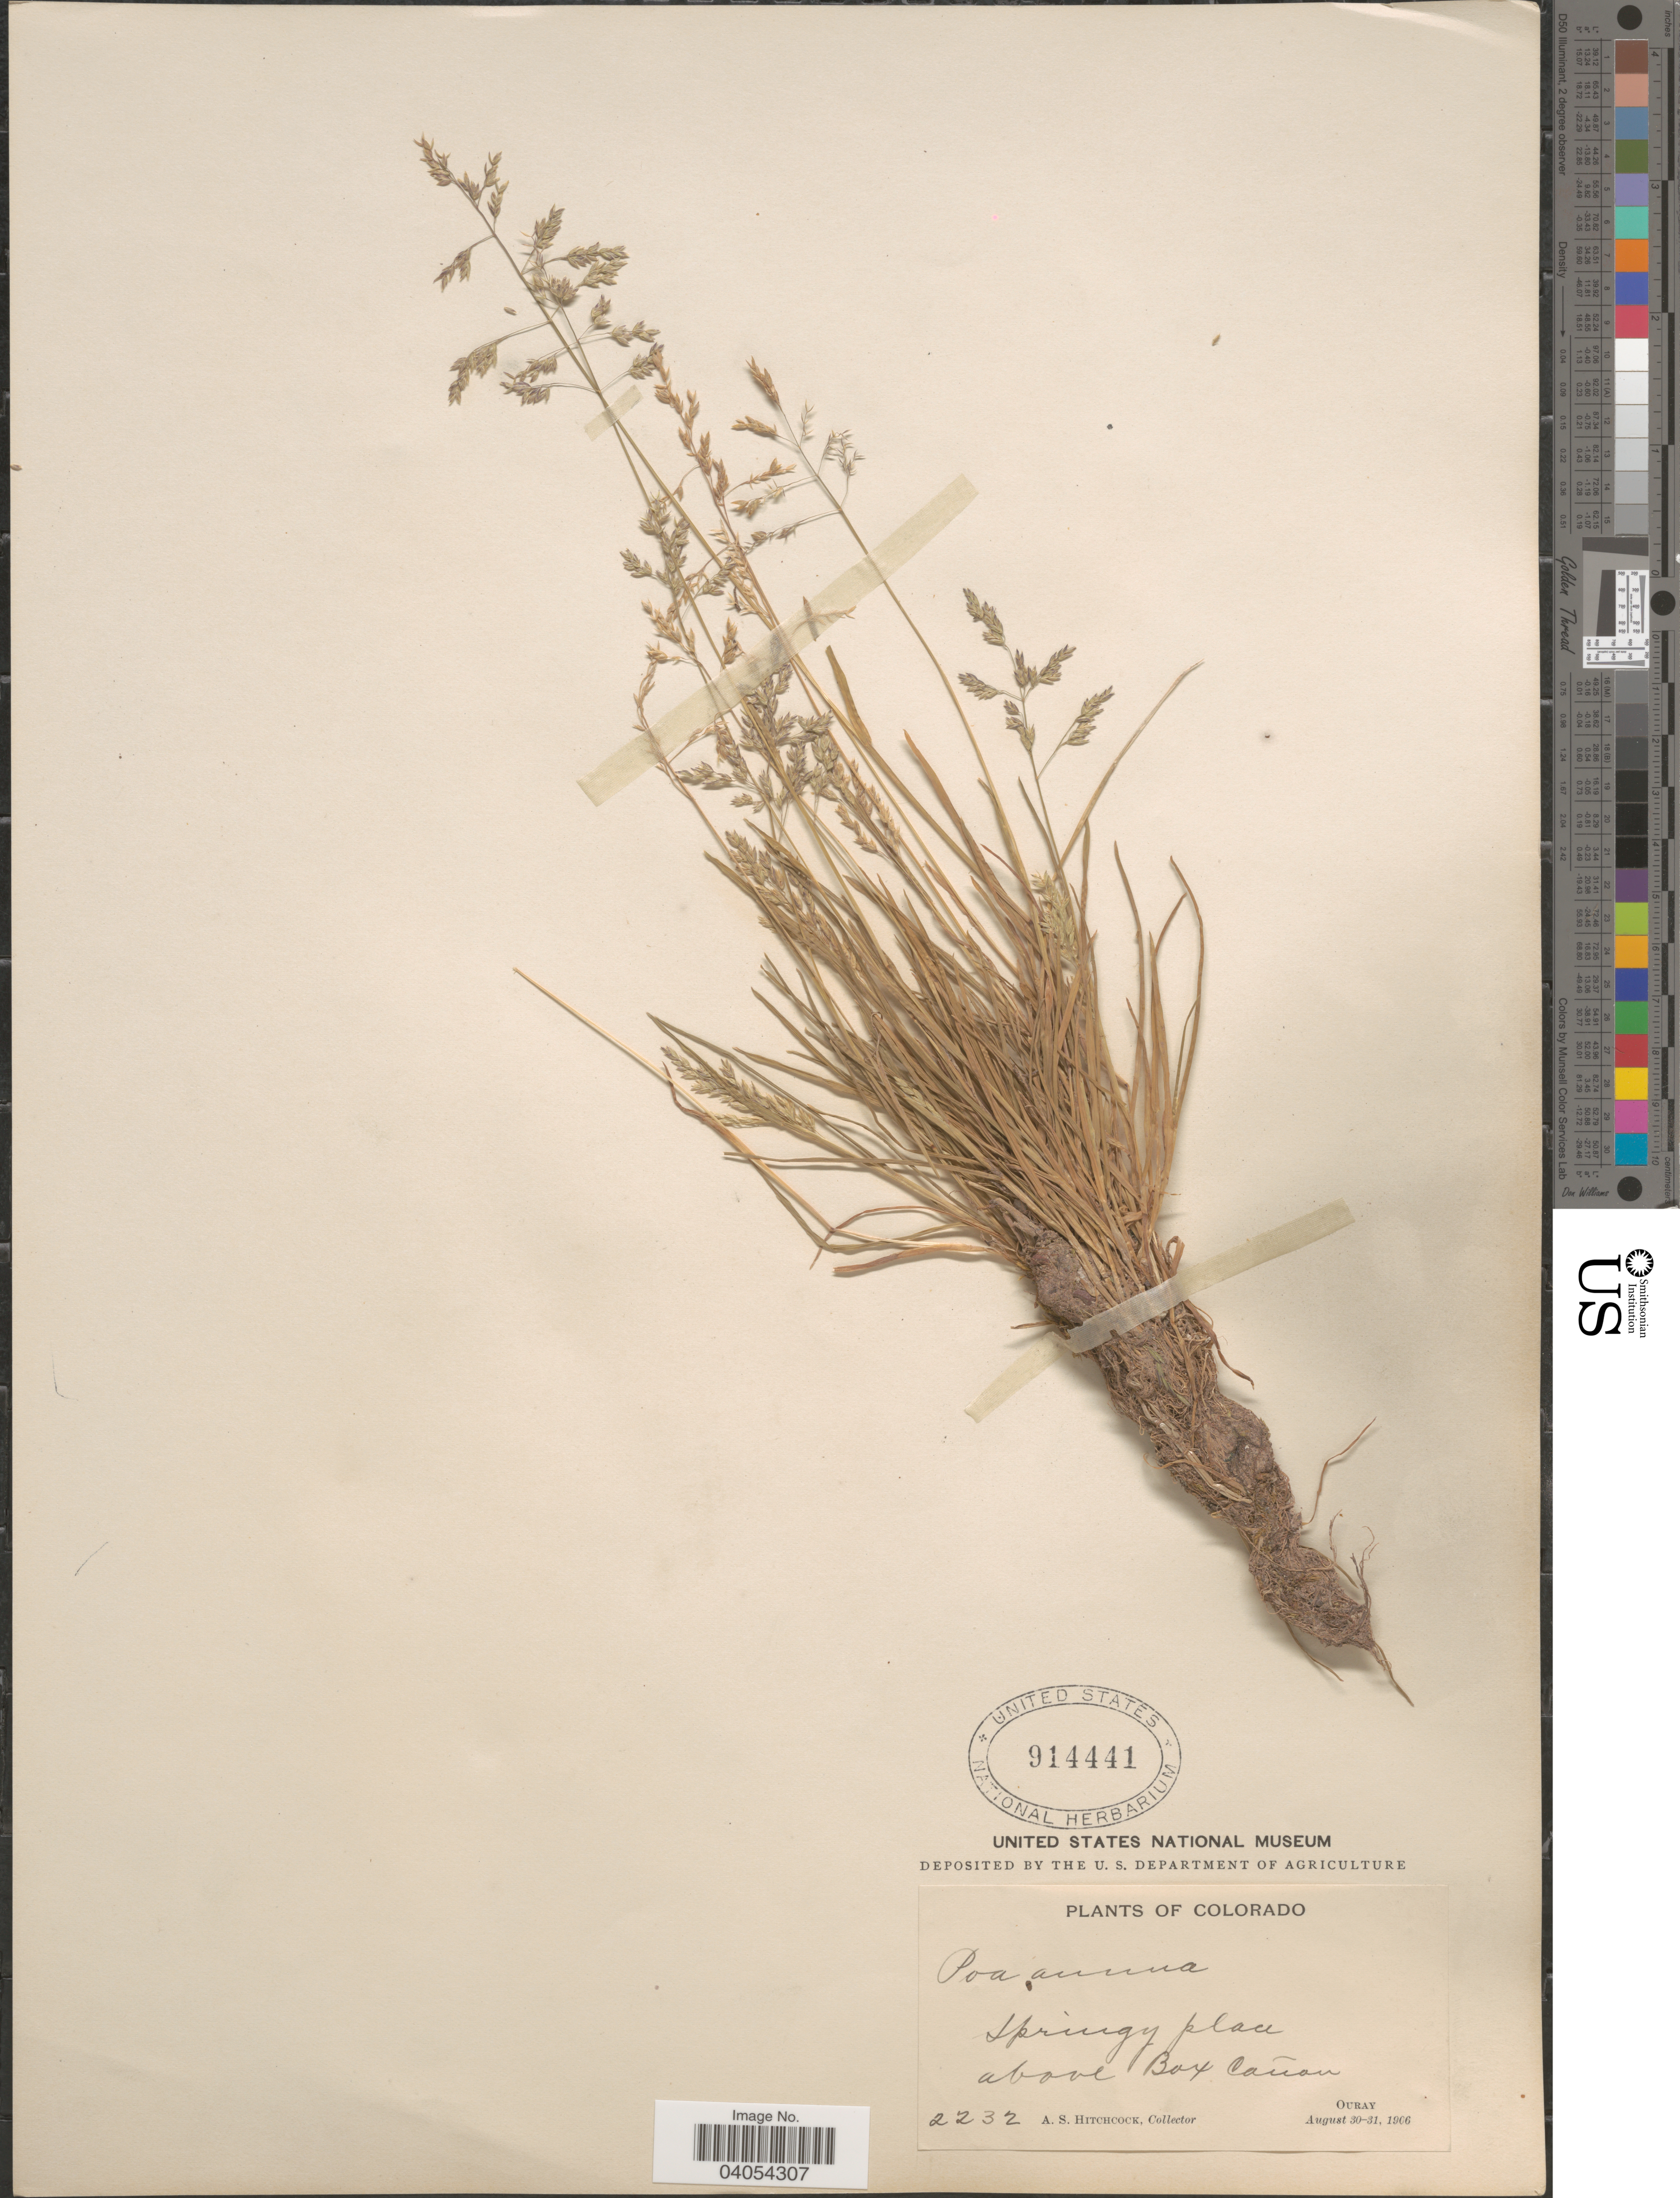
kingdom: Plantae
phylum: Tracheophyta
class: Liliopsida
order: Poales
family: Poaceae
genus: Poa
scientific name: Poa annua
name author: L.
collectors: A. S. Hitchcock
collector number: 2232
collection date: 1906-08-30/1906-08-31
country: United States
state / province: Colorado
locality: Above Box Cañon. Ouray.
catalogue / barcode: US 914441